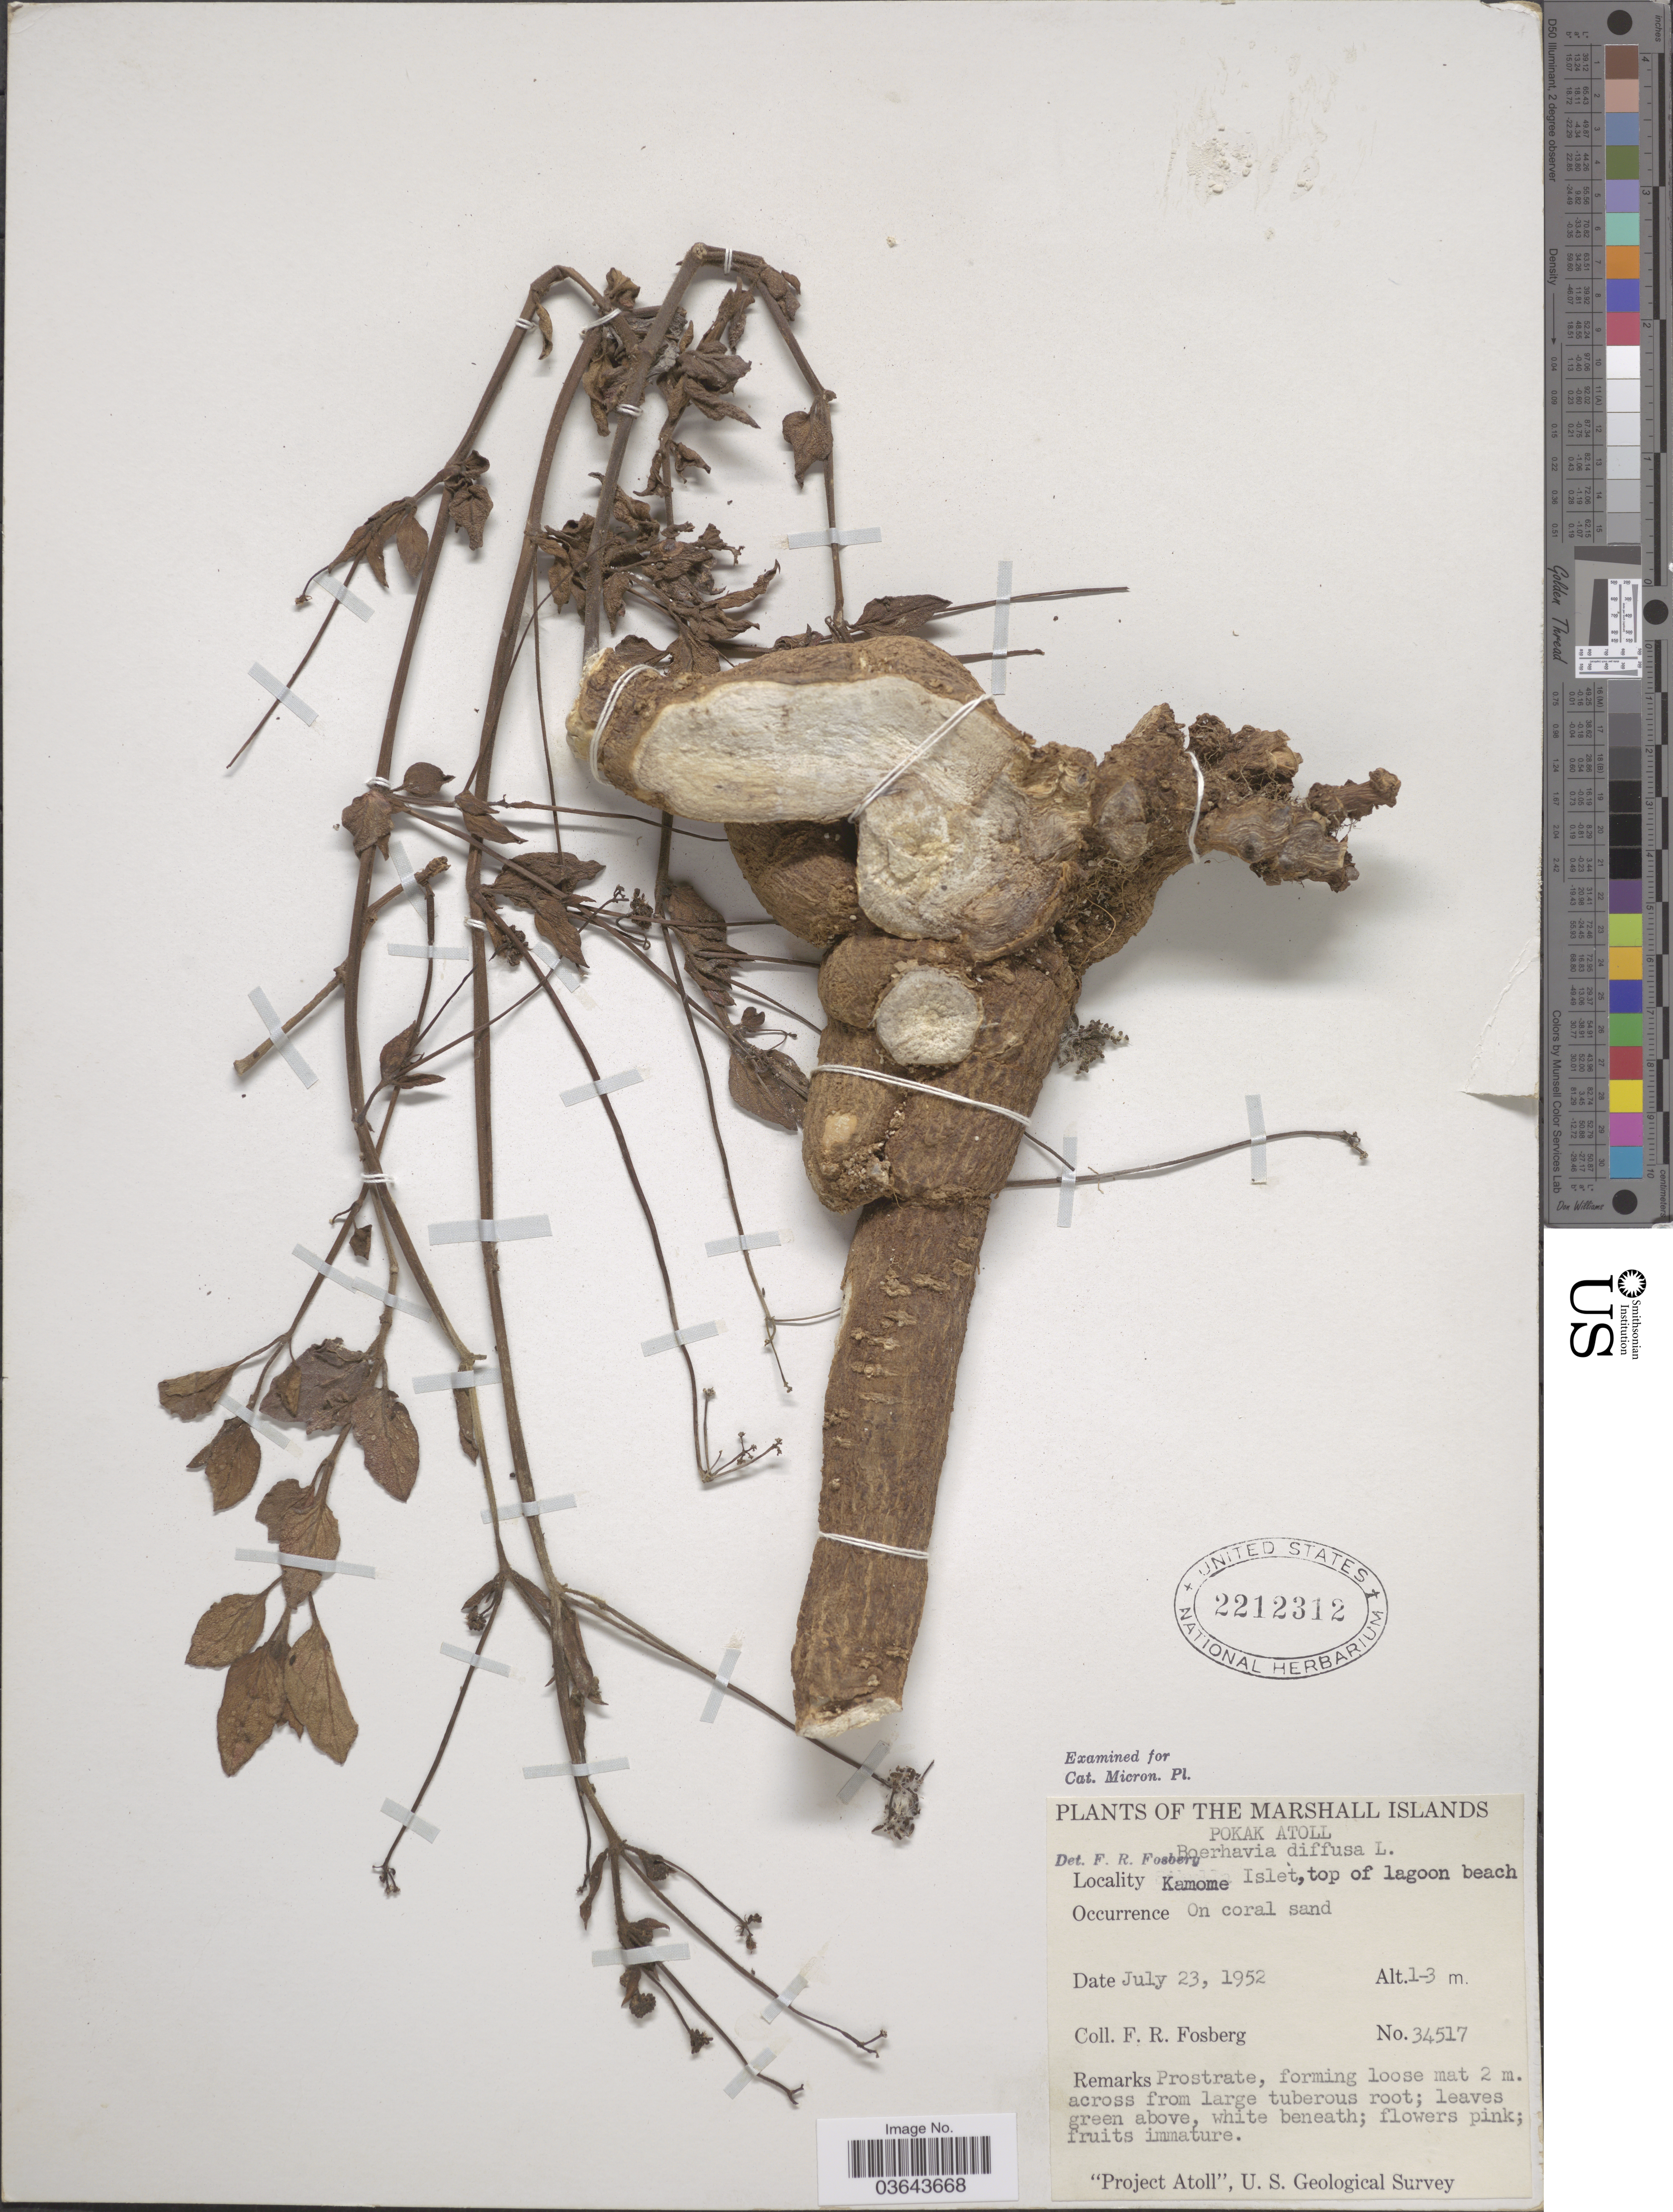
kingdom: Plantae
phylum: Tracheophyta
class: Magnoliopsida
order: Caryophyllales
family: Nyctaginaceae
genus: Boerhavia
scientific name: Boerhavia repens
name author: L.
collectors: F. R. Fosberg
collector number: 34517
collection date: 1952-07-23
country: Marshall Islands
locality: Pokak Atoll. Kamome Islet, top of lagoon beach.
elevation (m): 1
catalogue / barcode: US 2212312